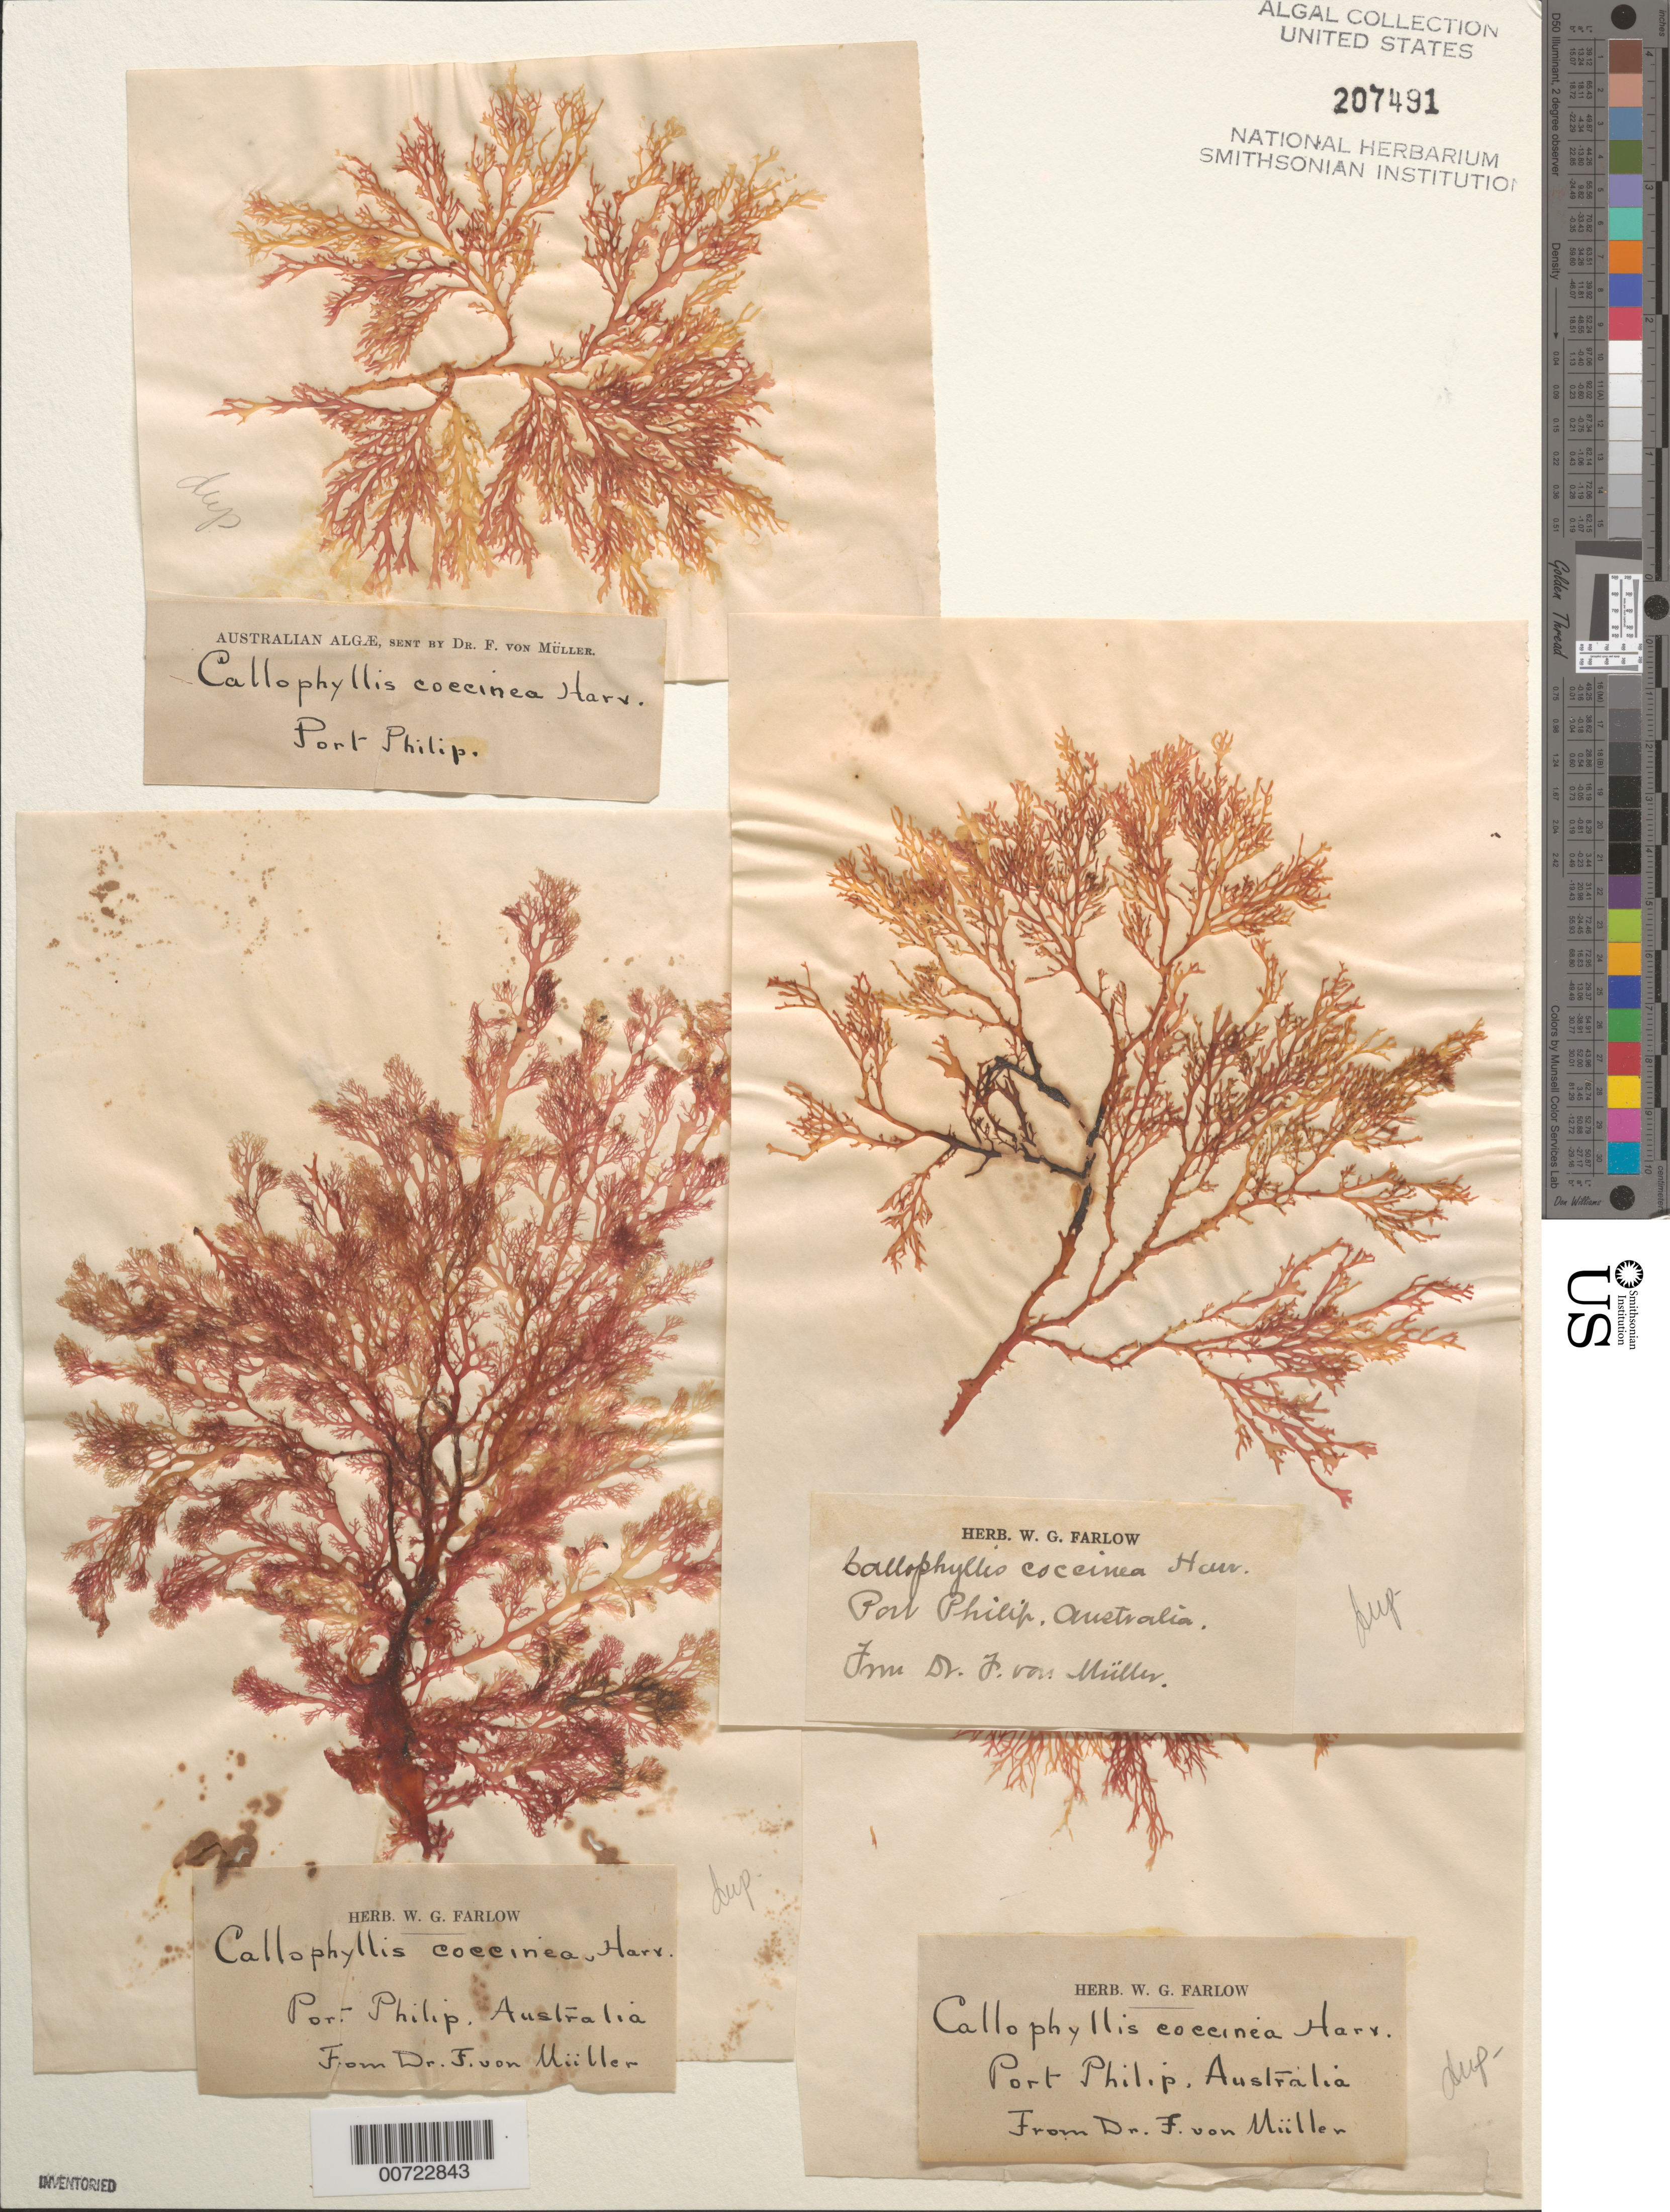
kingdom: Plantae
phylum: Rhodophyta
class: Florideophyceae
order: Gigartinales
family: Kallymeniaceae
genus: Callophyllis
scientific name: Callophyllis rangiferina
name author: (R.Brown ex Turner) Womersley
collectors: F. von Mueller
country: Australia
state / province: Victoria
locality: Port Phillip (Port Philip)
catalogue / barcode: US 207491